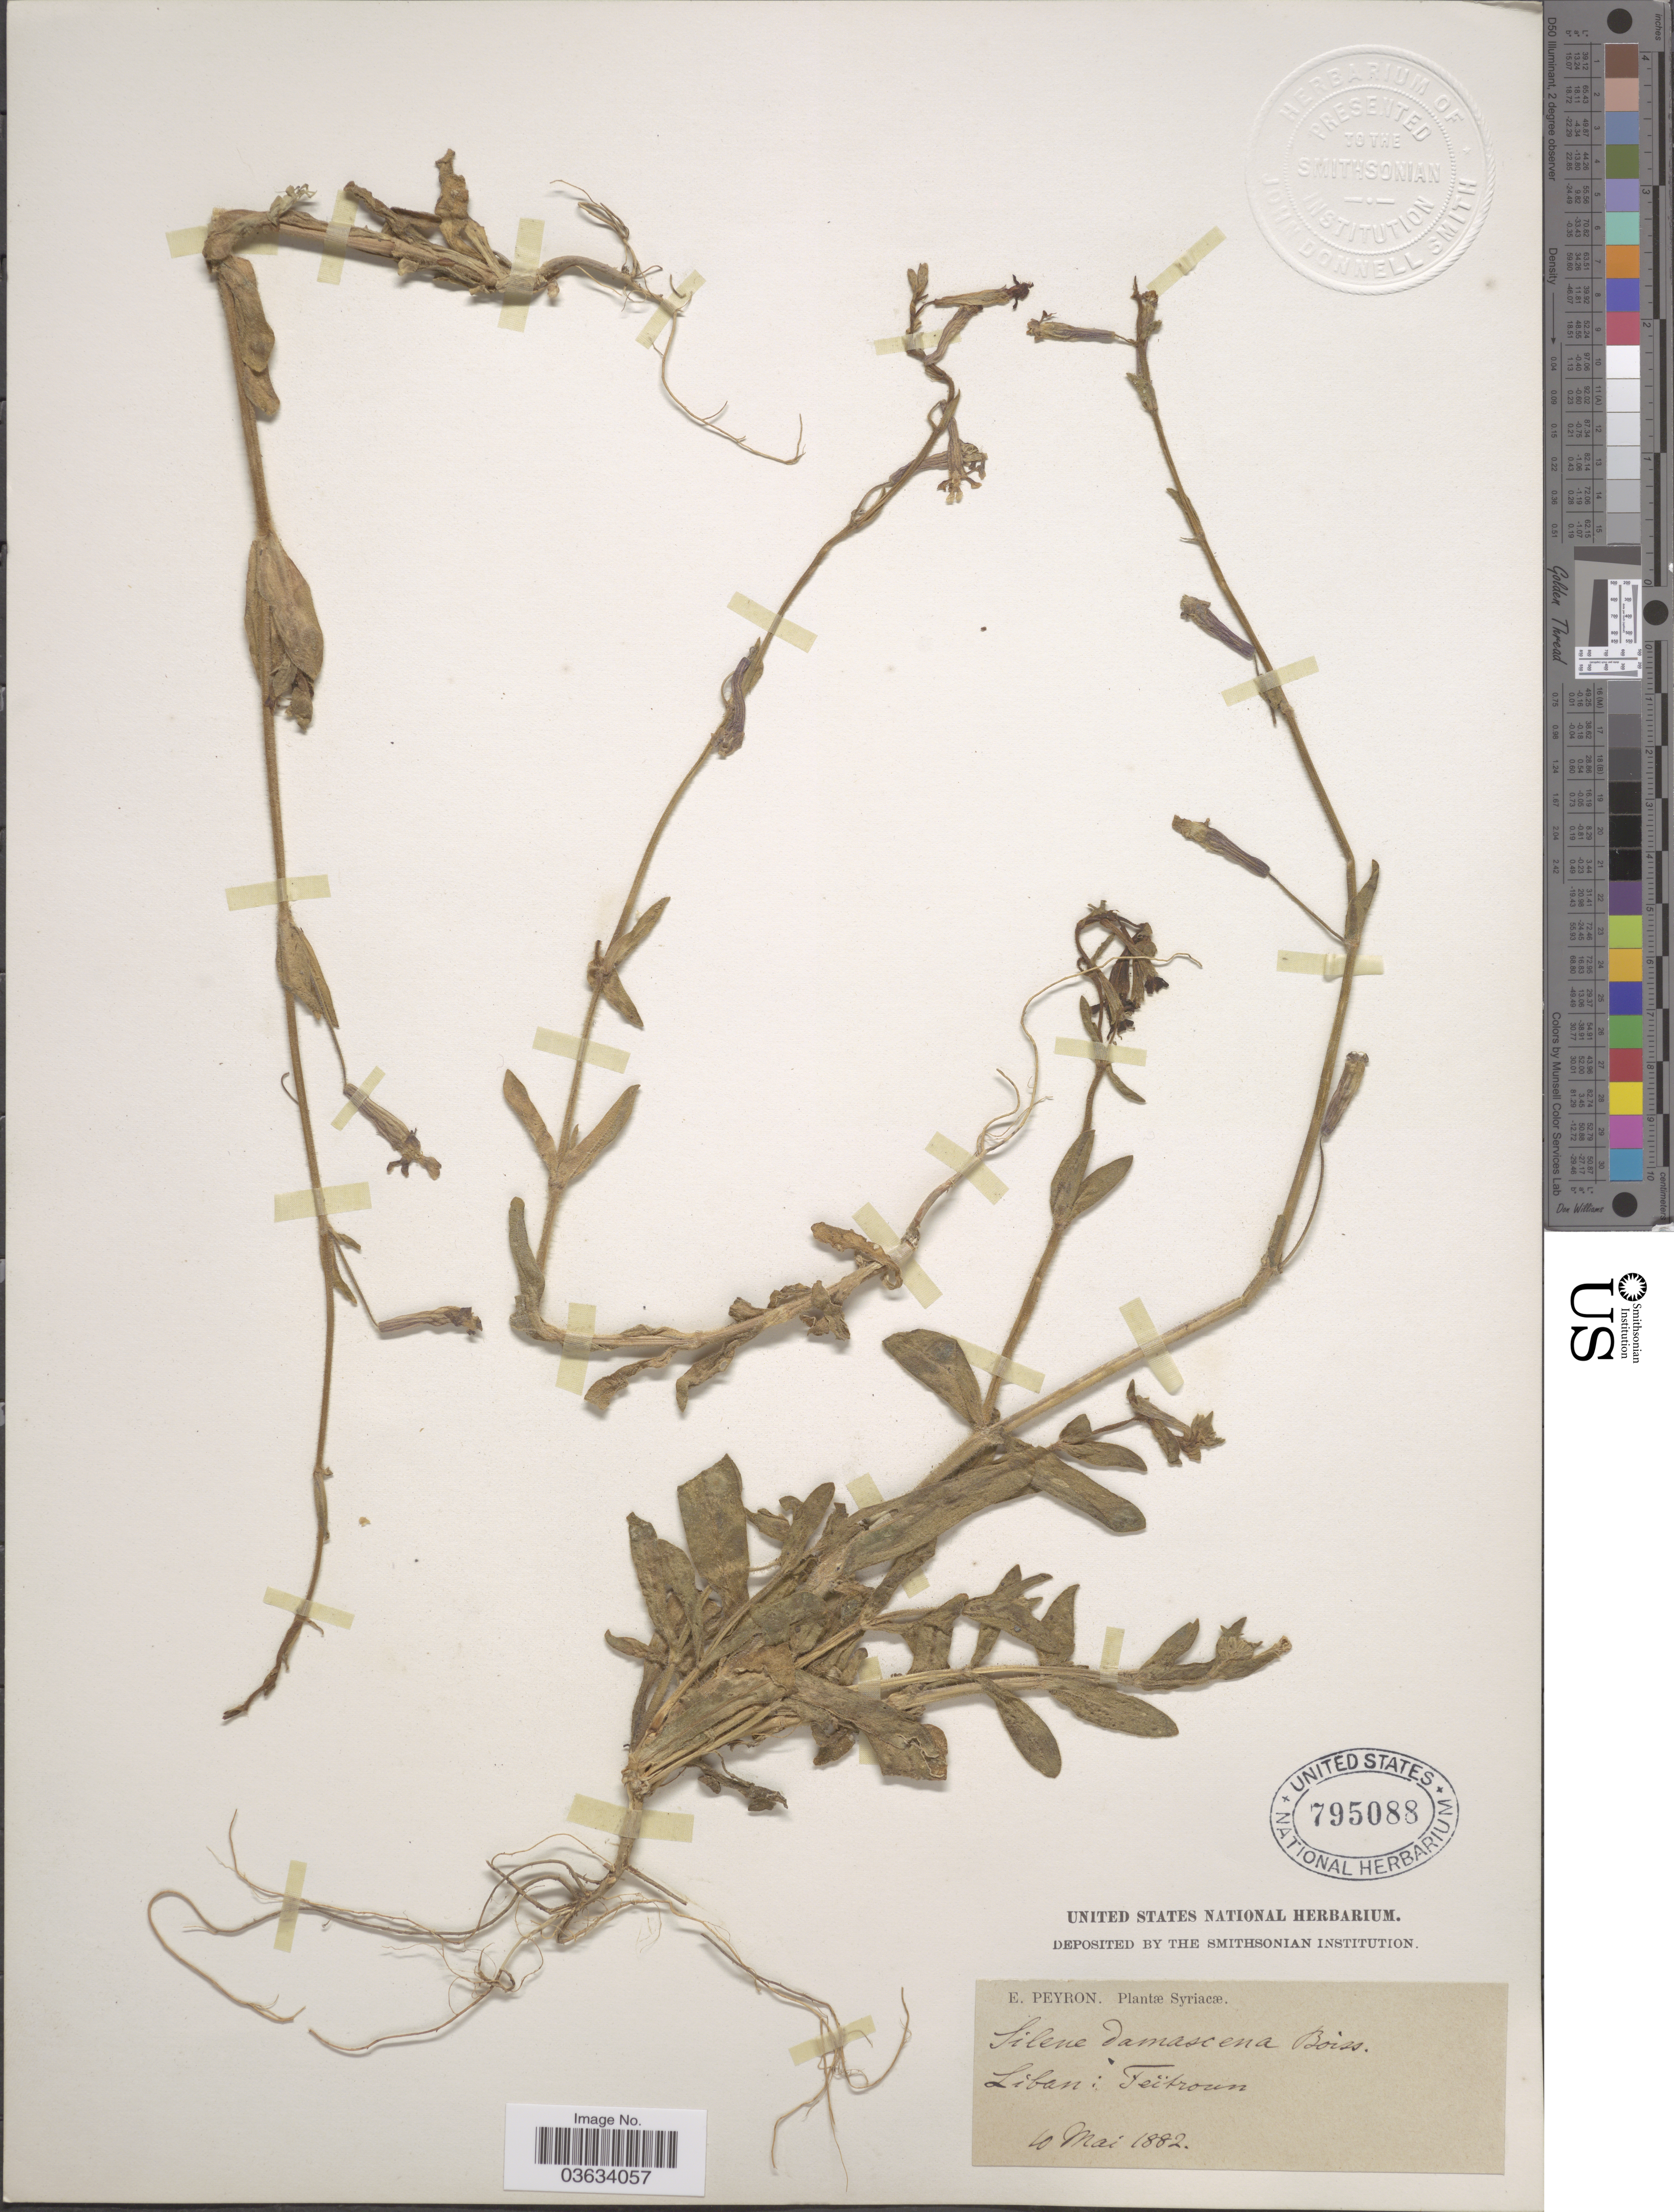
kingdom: Plantae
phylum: Tracheophyta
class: Magnoliopsida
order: Caryophyllales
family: Caryophyllaceae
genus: Silene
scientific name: Silene damascena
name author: Boiss. & Gaill.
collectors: E. Peyron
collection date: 1882-05-10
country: Lebanon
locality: Liban: Feïtroun.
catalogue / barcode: US 795088